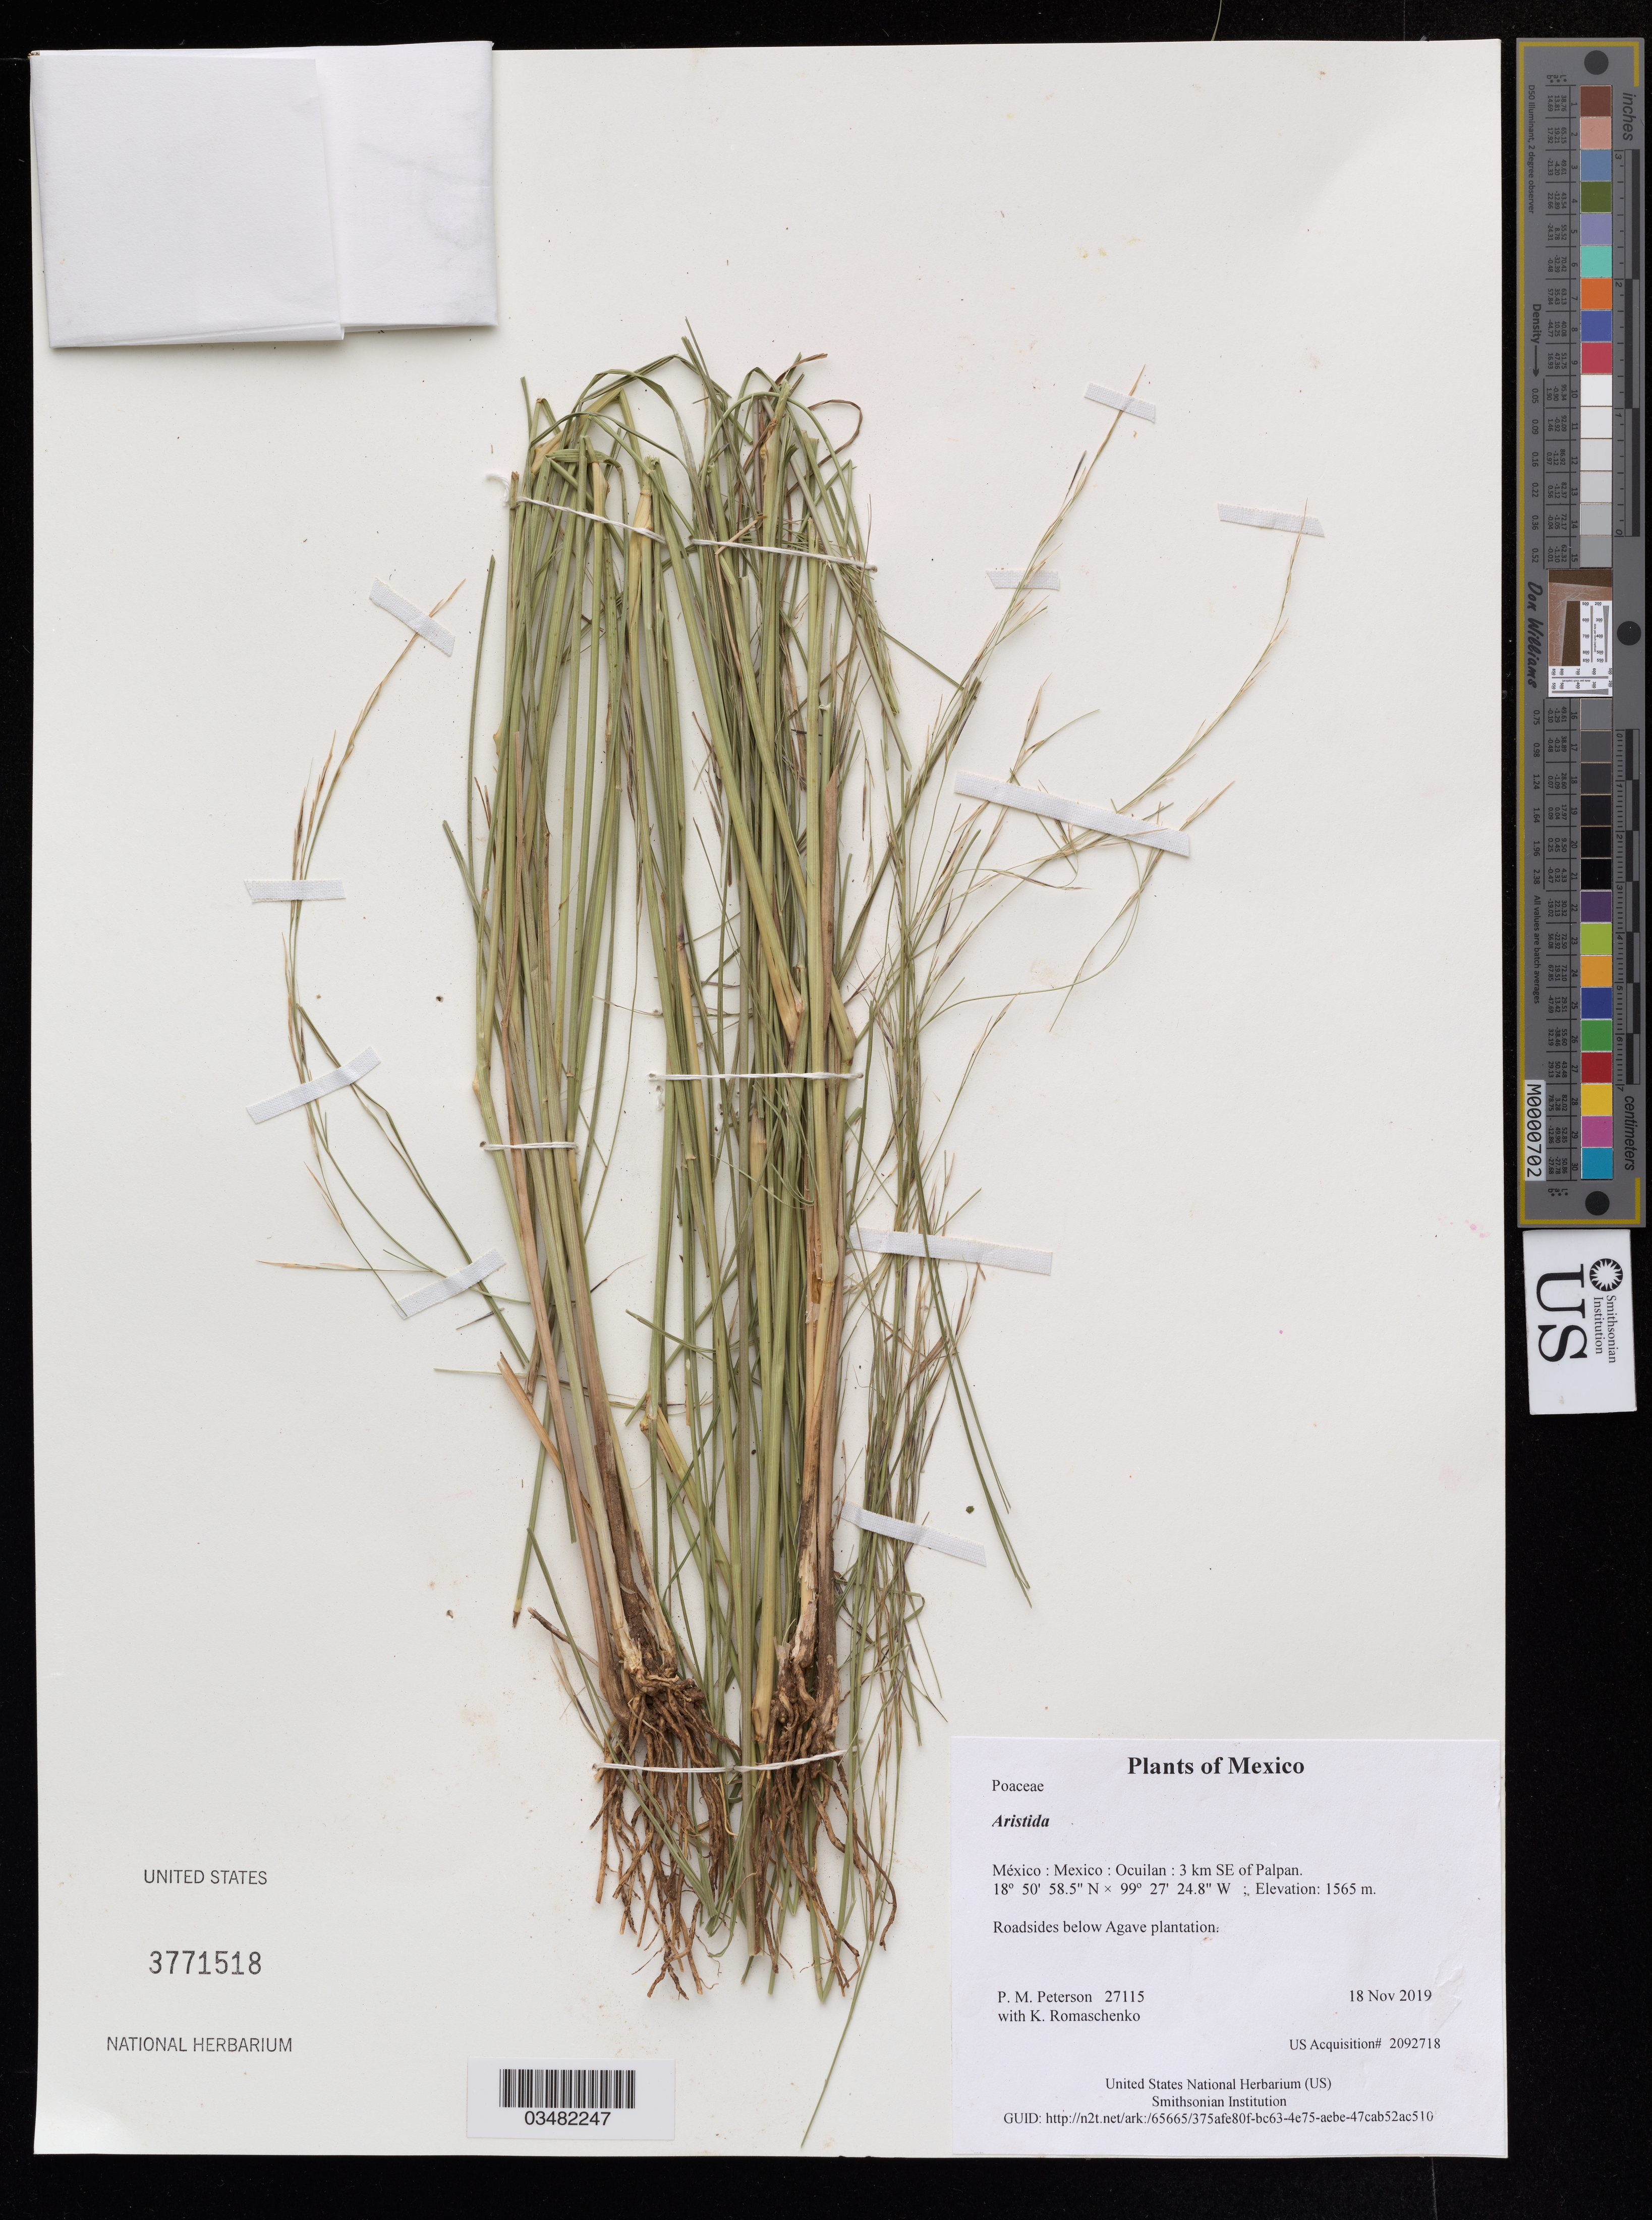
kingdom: Plantae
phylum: Tracheophyta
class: Liliopsida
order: Poales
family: Poaceae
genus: Aristida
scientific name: Aristida sp.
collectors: P. M. Peterson & K. Romaschenko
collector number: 27115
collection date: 2019-11-18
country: México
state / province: Mexico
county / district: Ocuilan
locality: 3 km SE of Palpan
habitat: Roadsides below Agave plantation.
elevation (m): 1565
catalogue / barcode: US 3771518